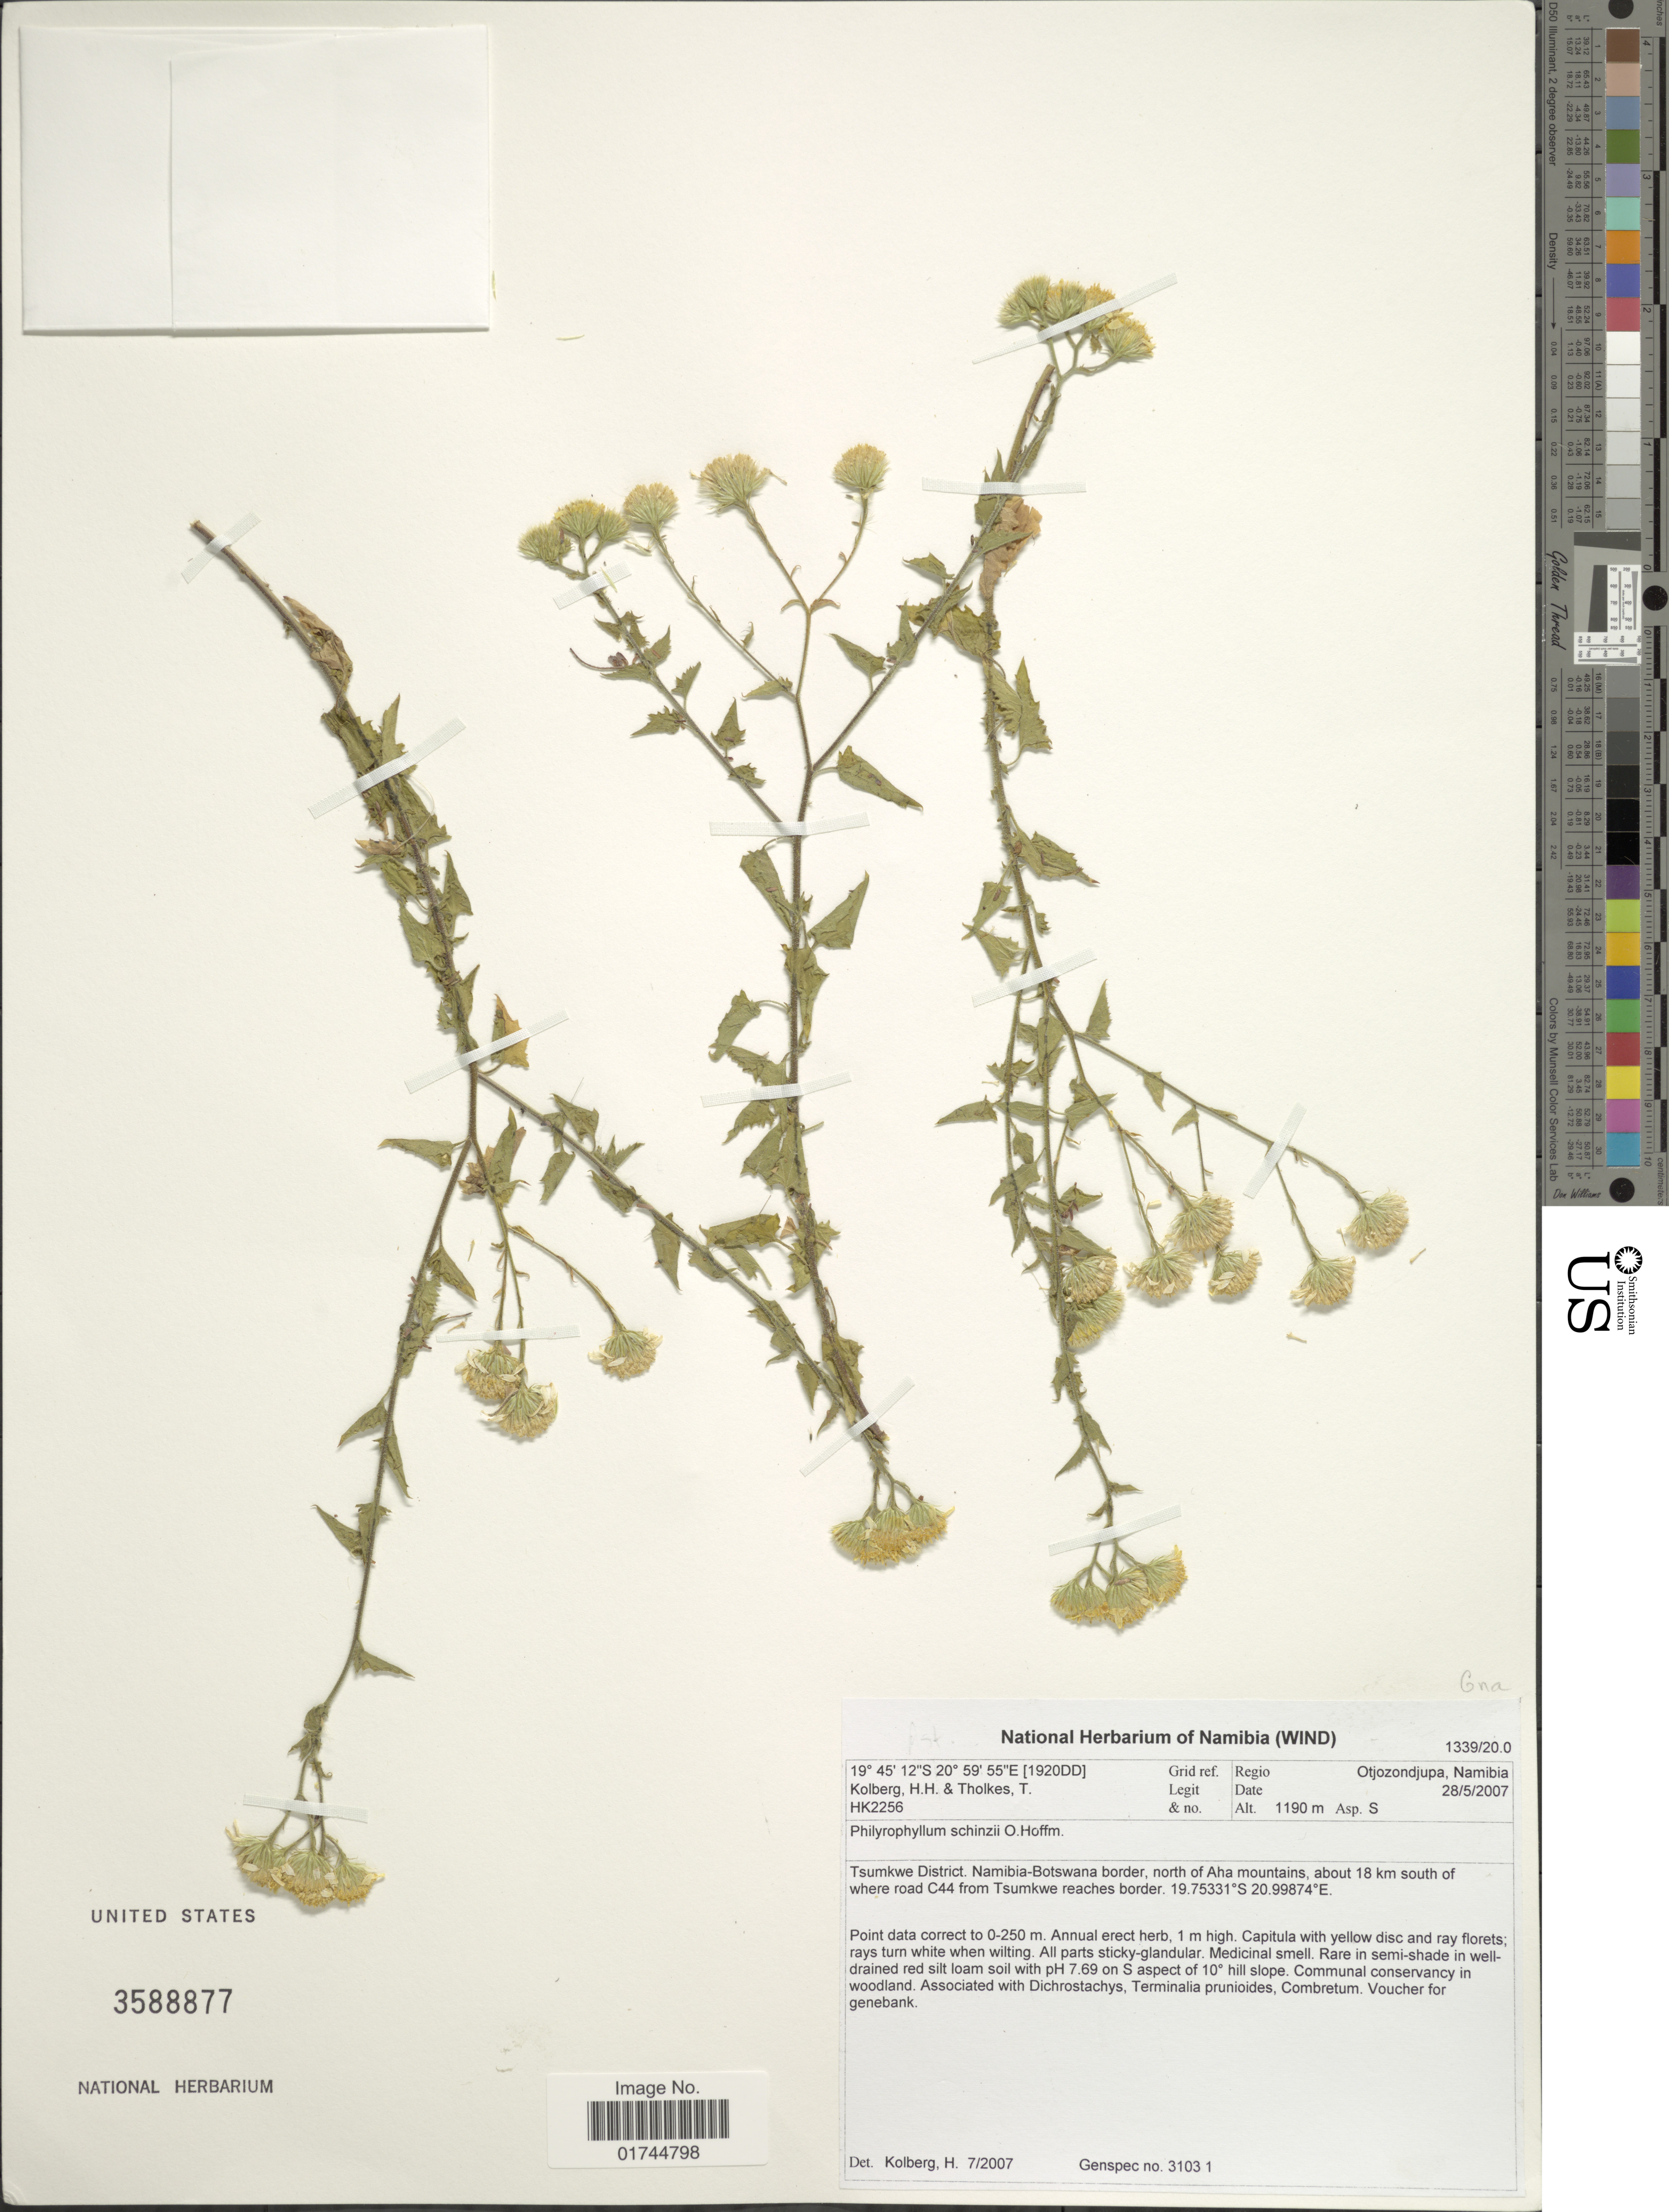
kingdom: Plantae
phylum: Tracheophyta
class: Magnoliopsida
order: Asterales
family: Asteraceae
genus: Philyrophyllum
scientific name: Philyrophyllum schinzii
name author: O. Hoffm.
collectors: H. H. Kolberg & T. Tholkes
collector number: HK2256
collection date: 2007-05-28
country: Namibia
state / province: Otjozondjupa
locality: Tsumkwe District, Namibia-Botswana border, north of Aha Mountains, about 18 km south of where road C44 from Tsumkwe reaches border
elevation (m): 1190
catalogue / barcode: US 3588877